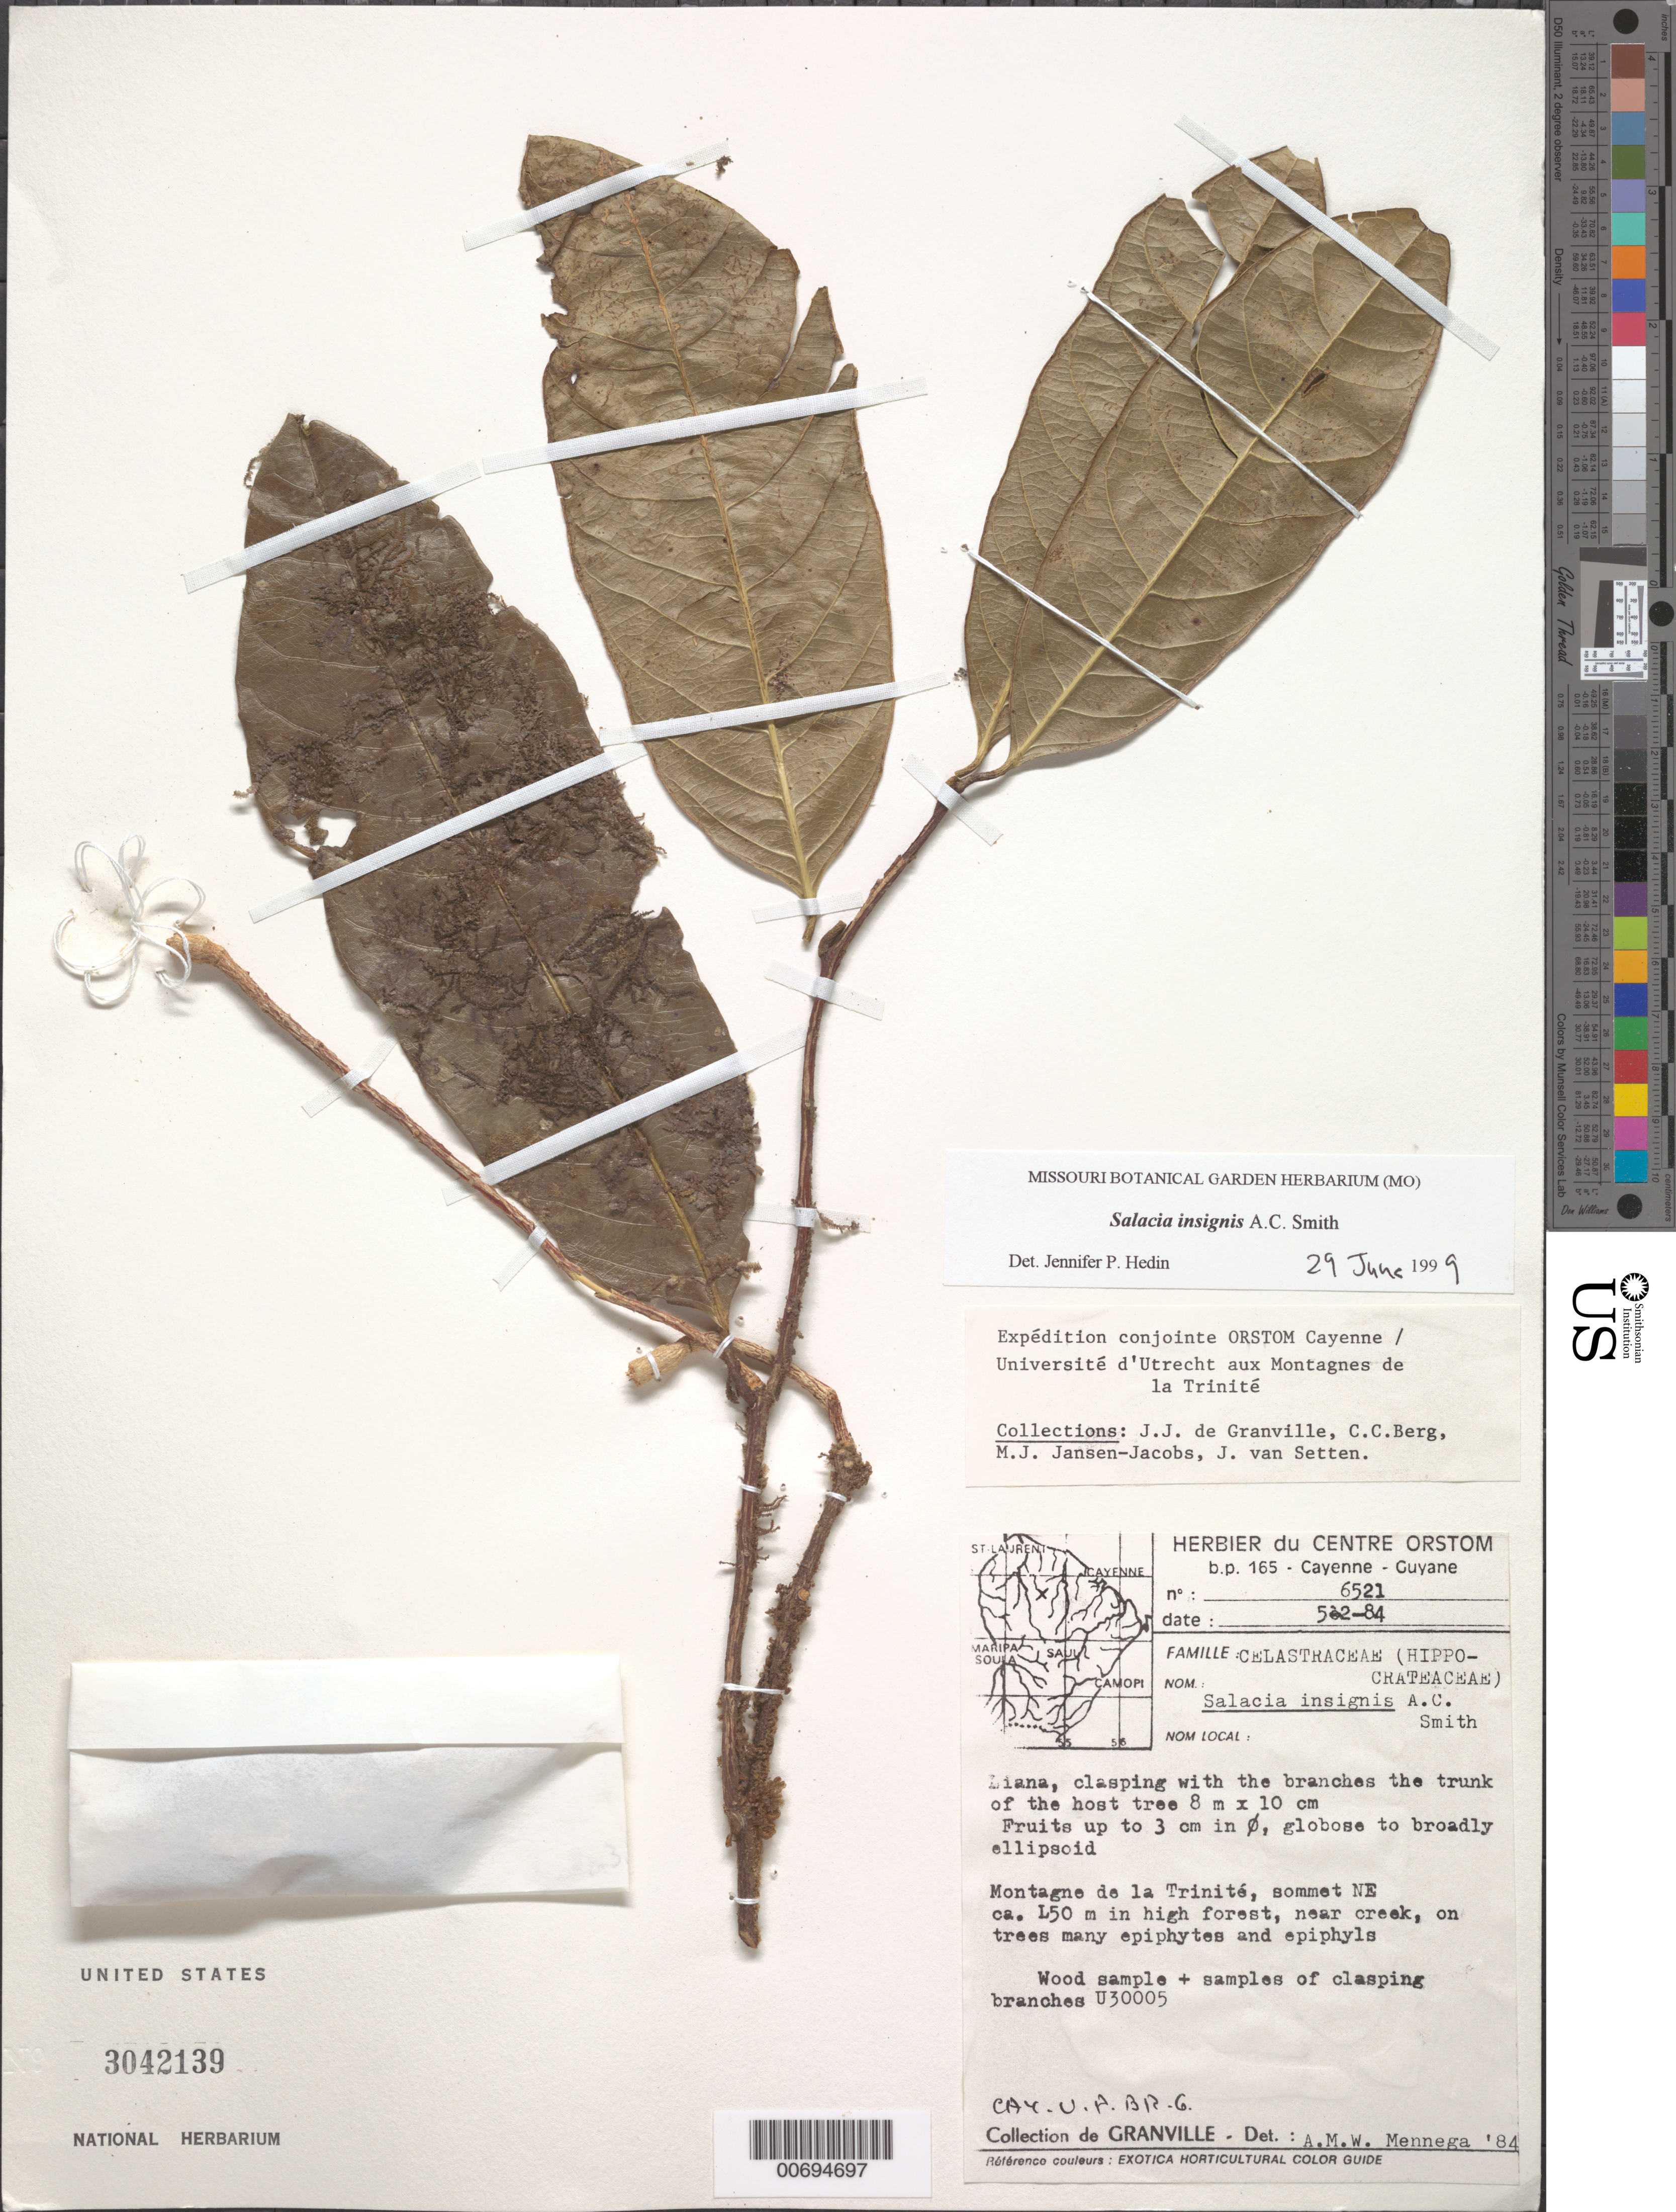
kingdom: Plantae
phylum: Tracheophyta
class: Magnoliopsida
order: Celastrales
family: Celastraceae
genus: Salacia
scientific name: Salacia insignis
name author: A.C. Sm.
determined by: Hedin, J. P.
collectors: J.-J. de Granville, C. C. Berg, M. J. Jansen-Jacobs & J. van Setten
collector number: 6521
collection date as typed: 5-Feb-84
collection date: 1984-02-05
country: French Guiana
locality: Montagnes de la Trinité, sommet NE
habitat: High forest near creek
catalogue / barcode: US 3042139